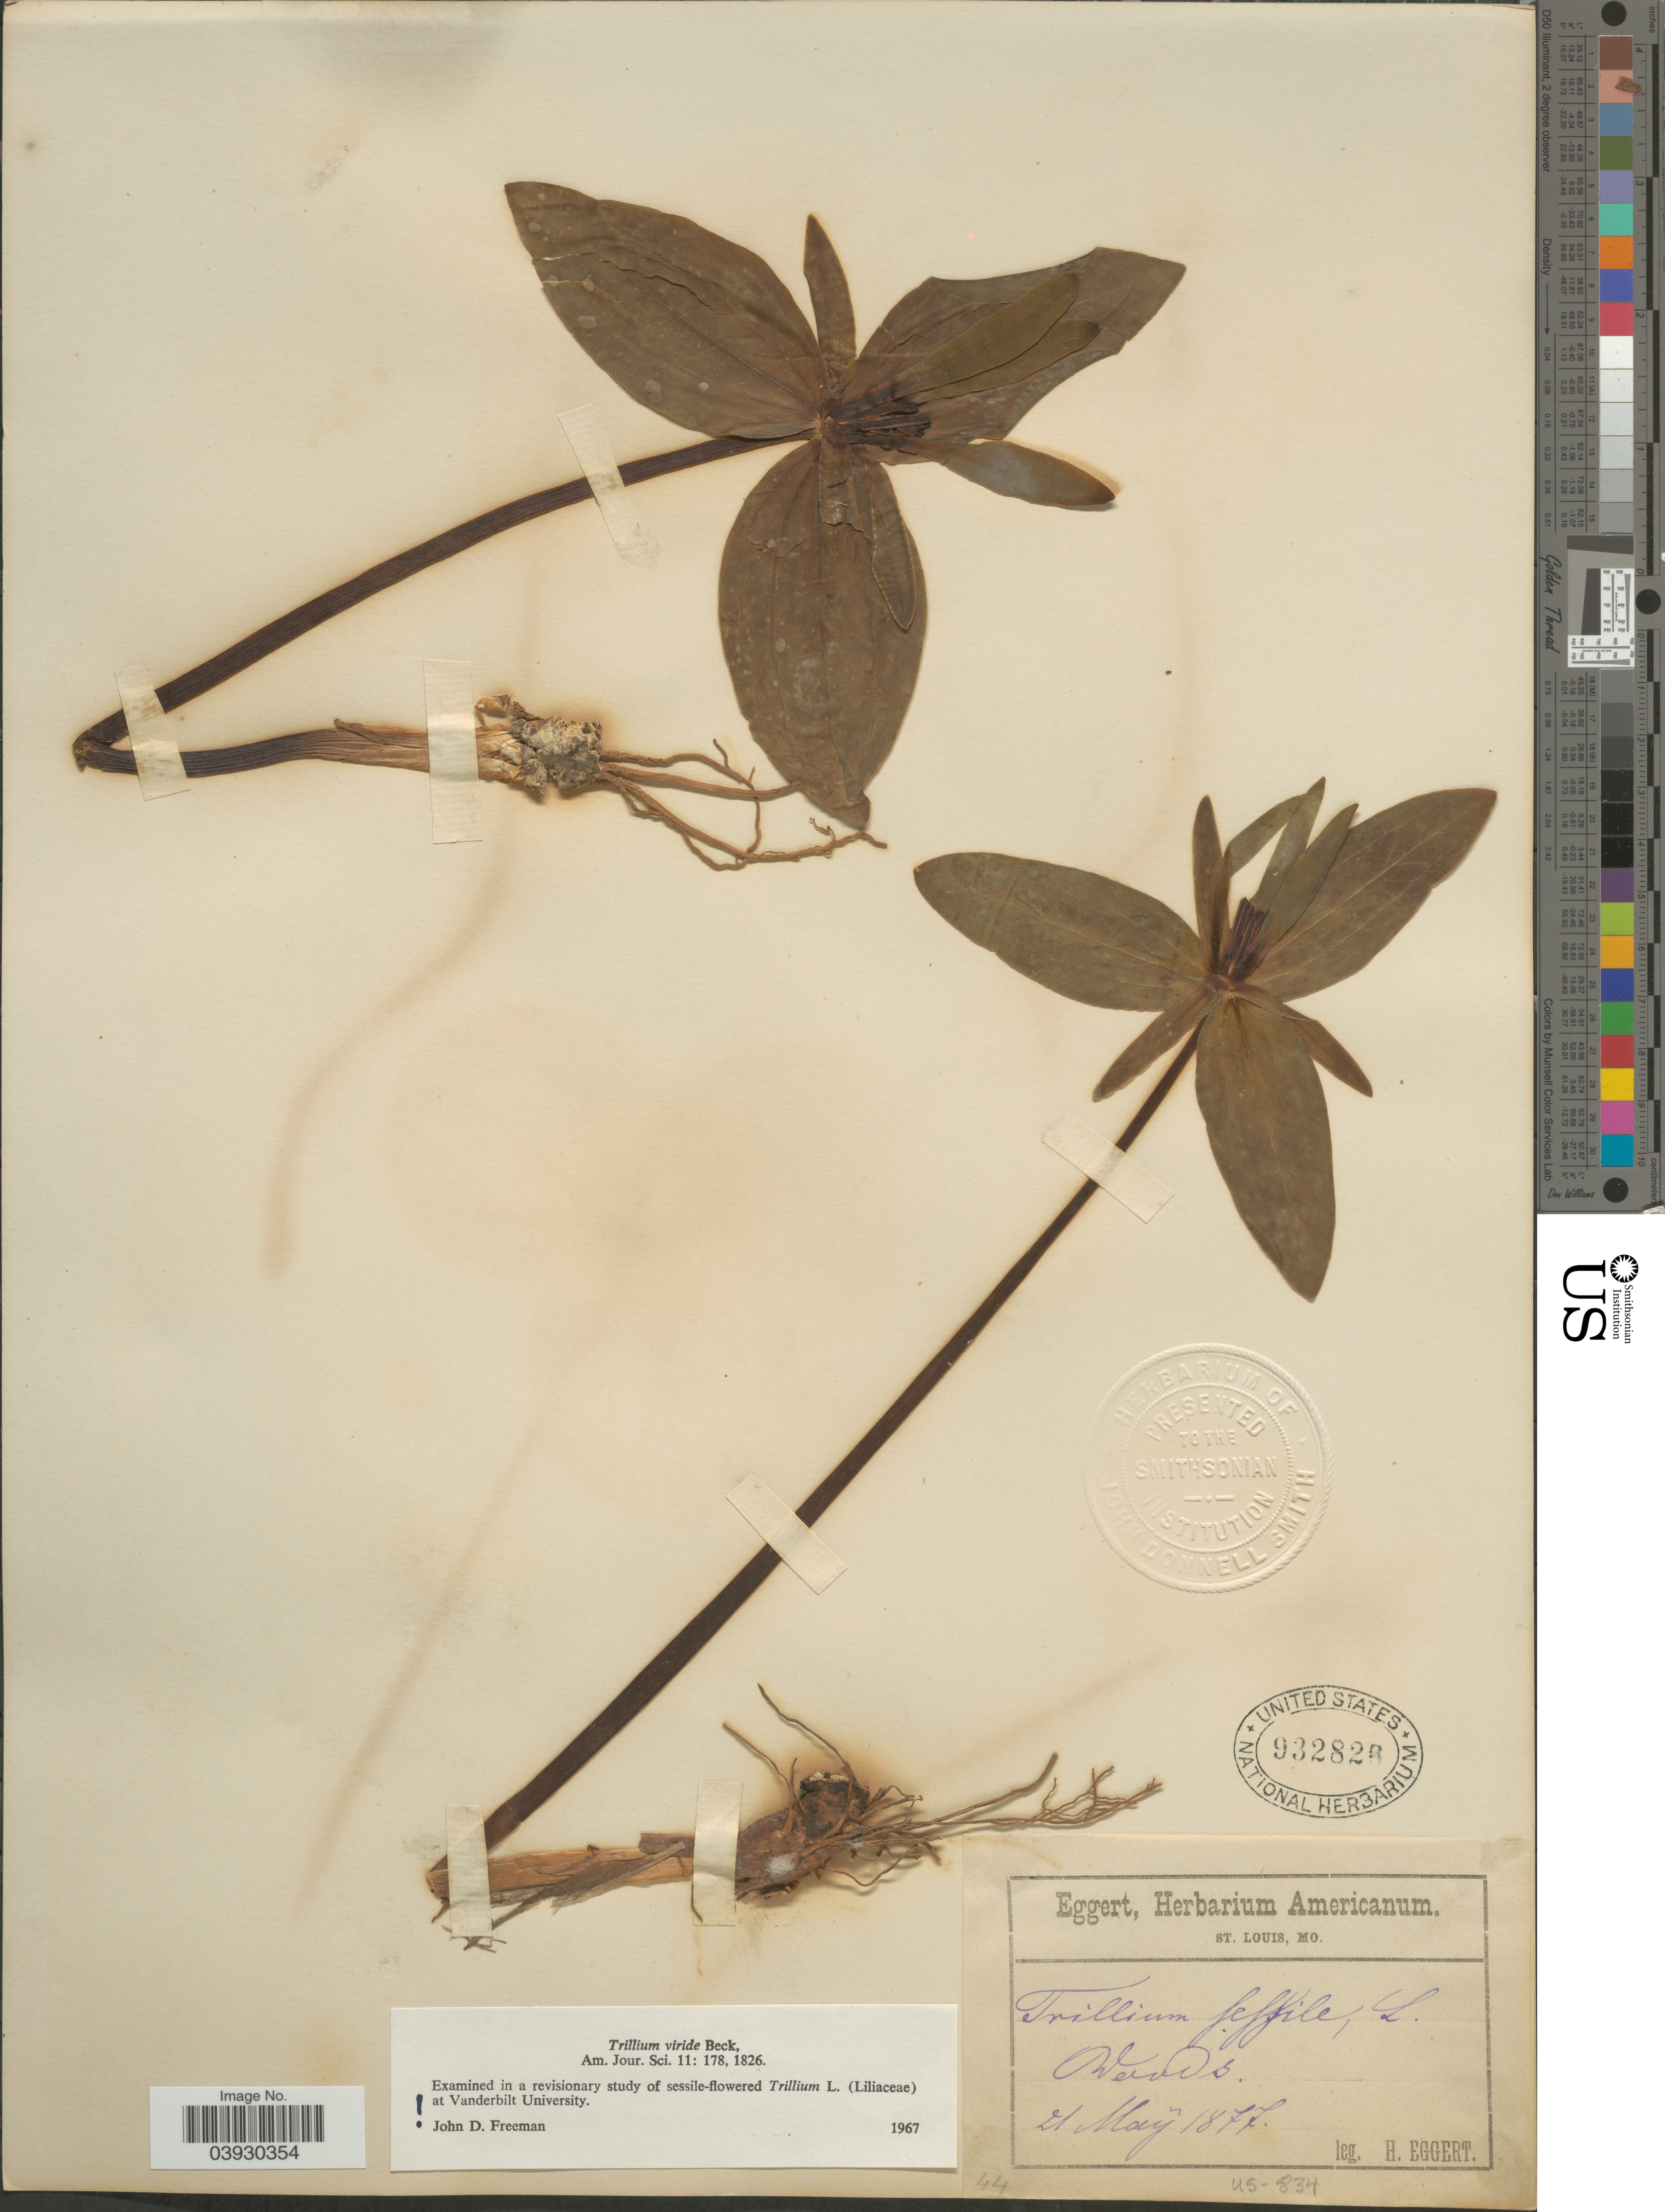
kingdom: Plantae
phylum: Tracheophyta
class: Liliopsida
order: Liliales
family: Melanthiaceae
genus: Trillium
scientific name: Trillium viride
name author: L.C. Beck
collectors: H. Eggert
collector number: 44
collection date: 1877-05-21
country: United States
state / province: Missouri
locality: St. Louis. Woods.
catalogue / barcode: US 932826